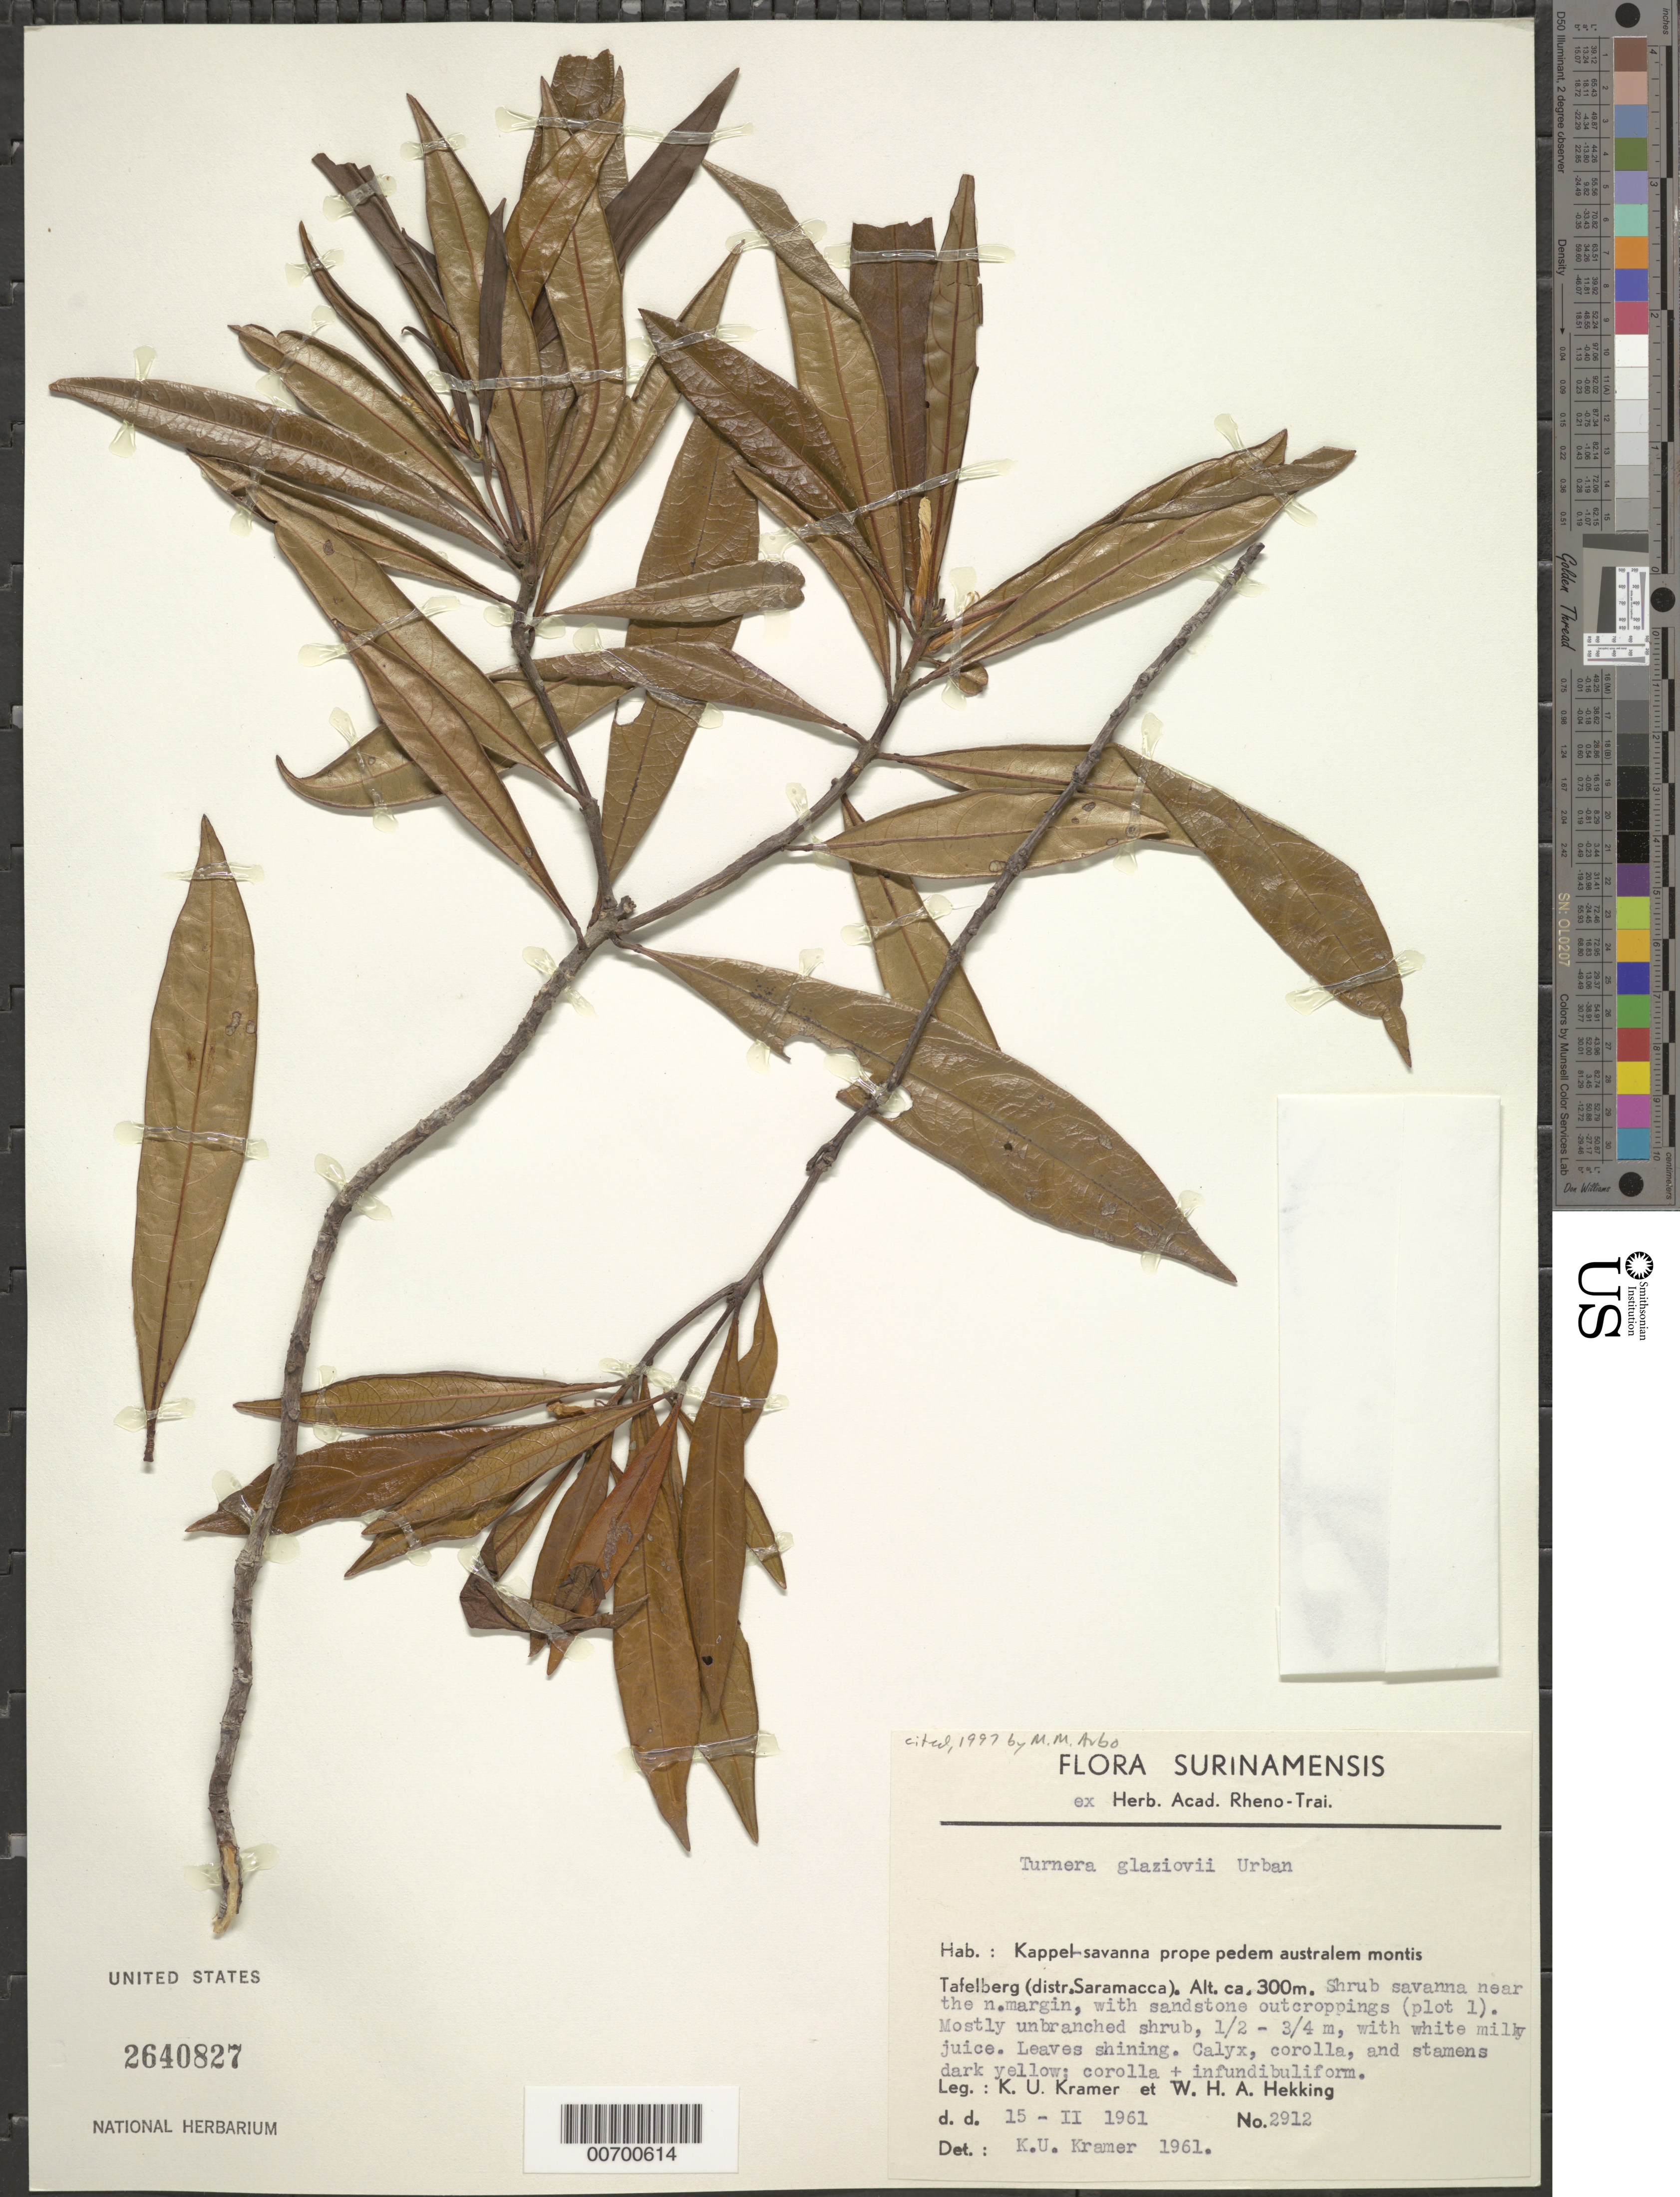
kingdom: Plantae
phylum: Tracheophyta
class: Magnoliopsida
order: Malpighiales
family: Turneraceae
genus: Turnera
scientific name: Turnera glaziovii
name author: Urb.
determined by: Kramer, K. U.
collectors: K. U. Kramer & W. H. A. Hekking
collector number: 2912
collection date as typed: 15-Feb-61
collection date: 1961-02-15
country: Suriname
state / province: Saramacca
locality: Kappelsavanna, 10 km S of Tafelberg, near south foot of the mountain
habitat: Shrub savanna near the N. margin, w/sandstone outcroppings (plot 1)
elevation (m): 300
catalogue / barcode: US 2640827